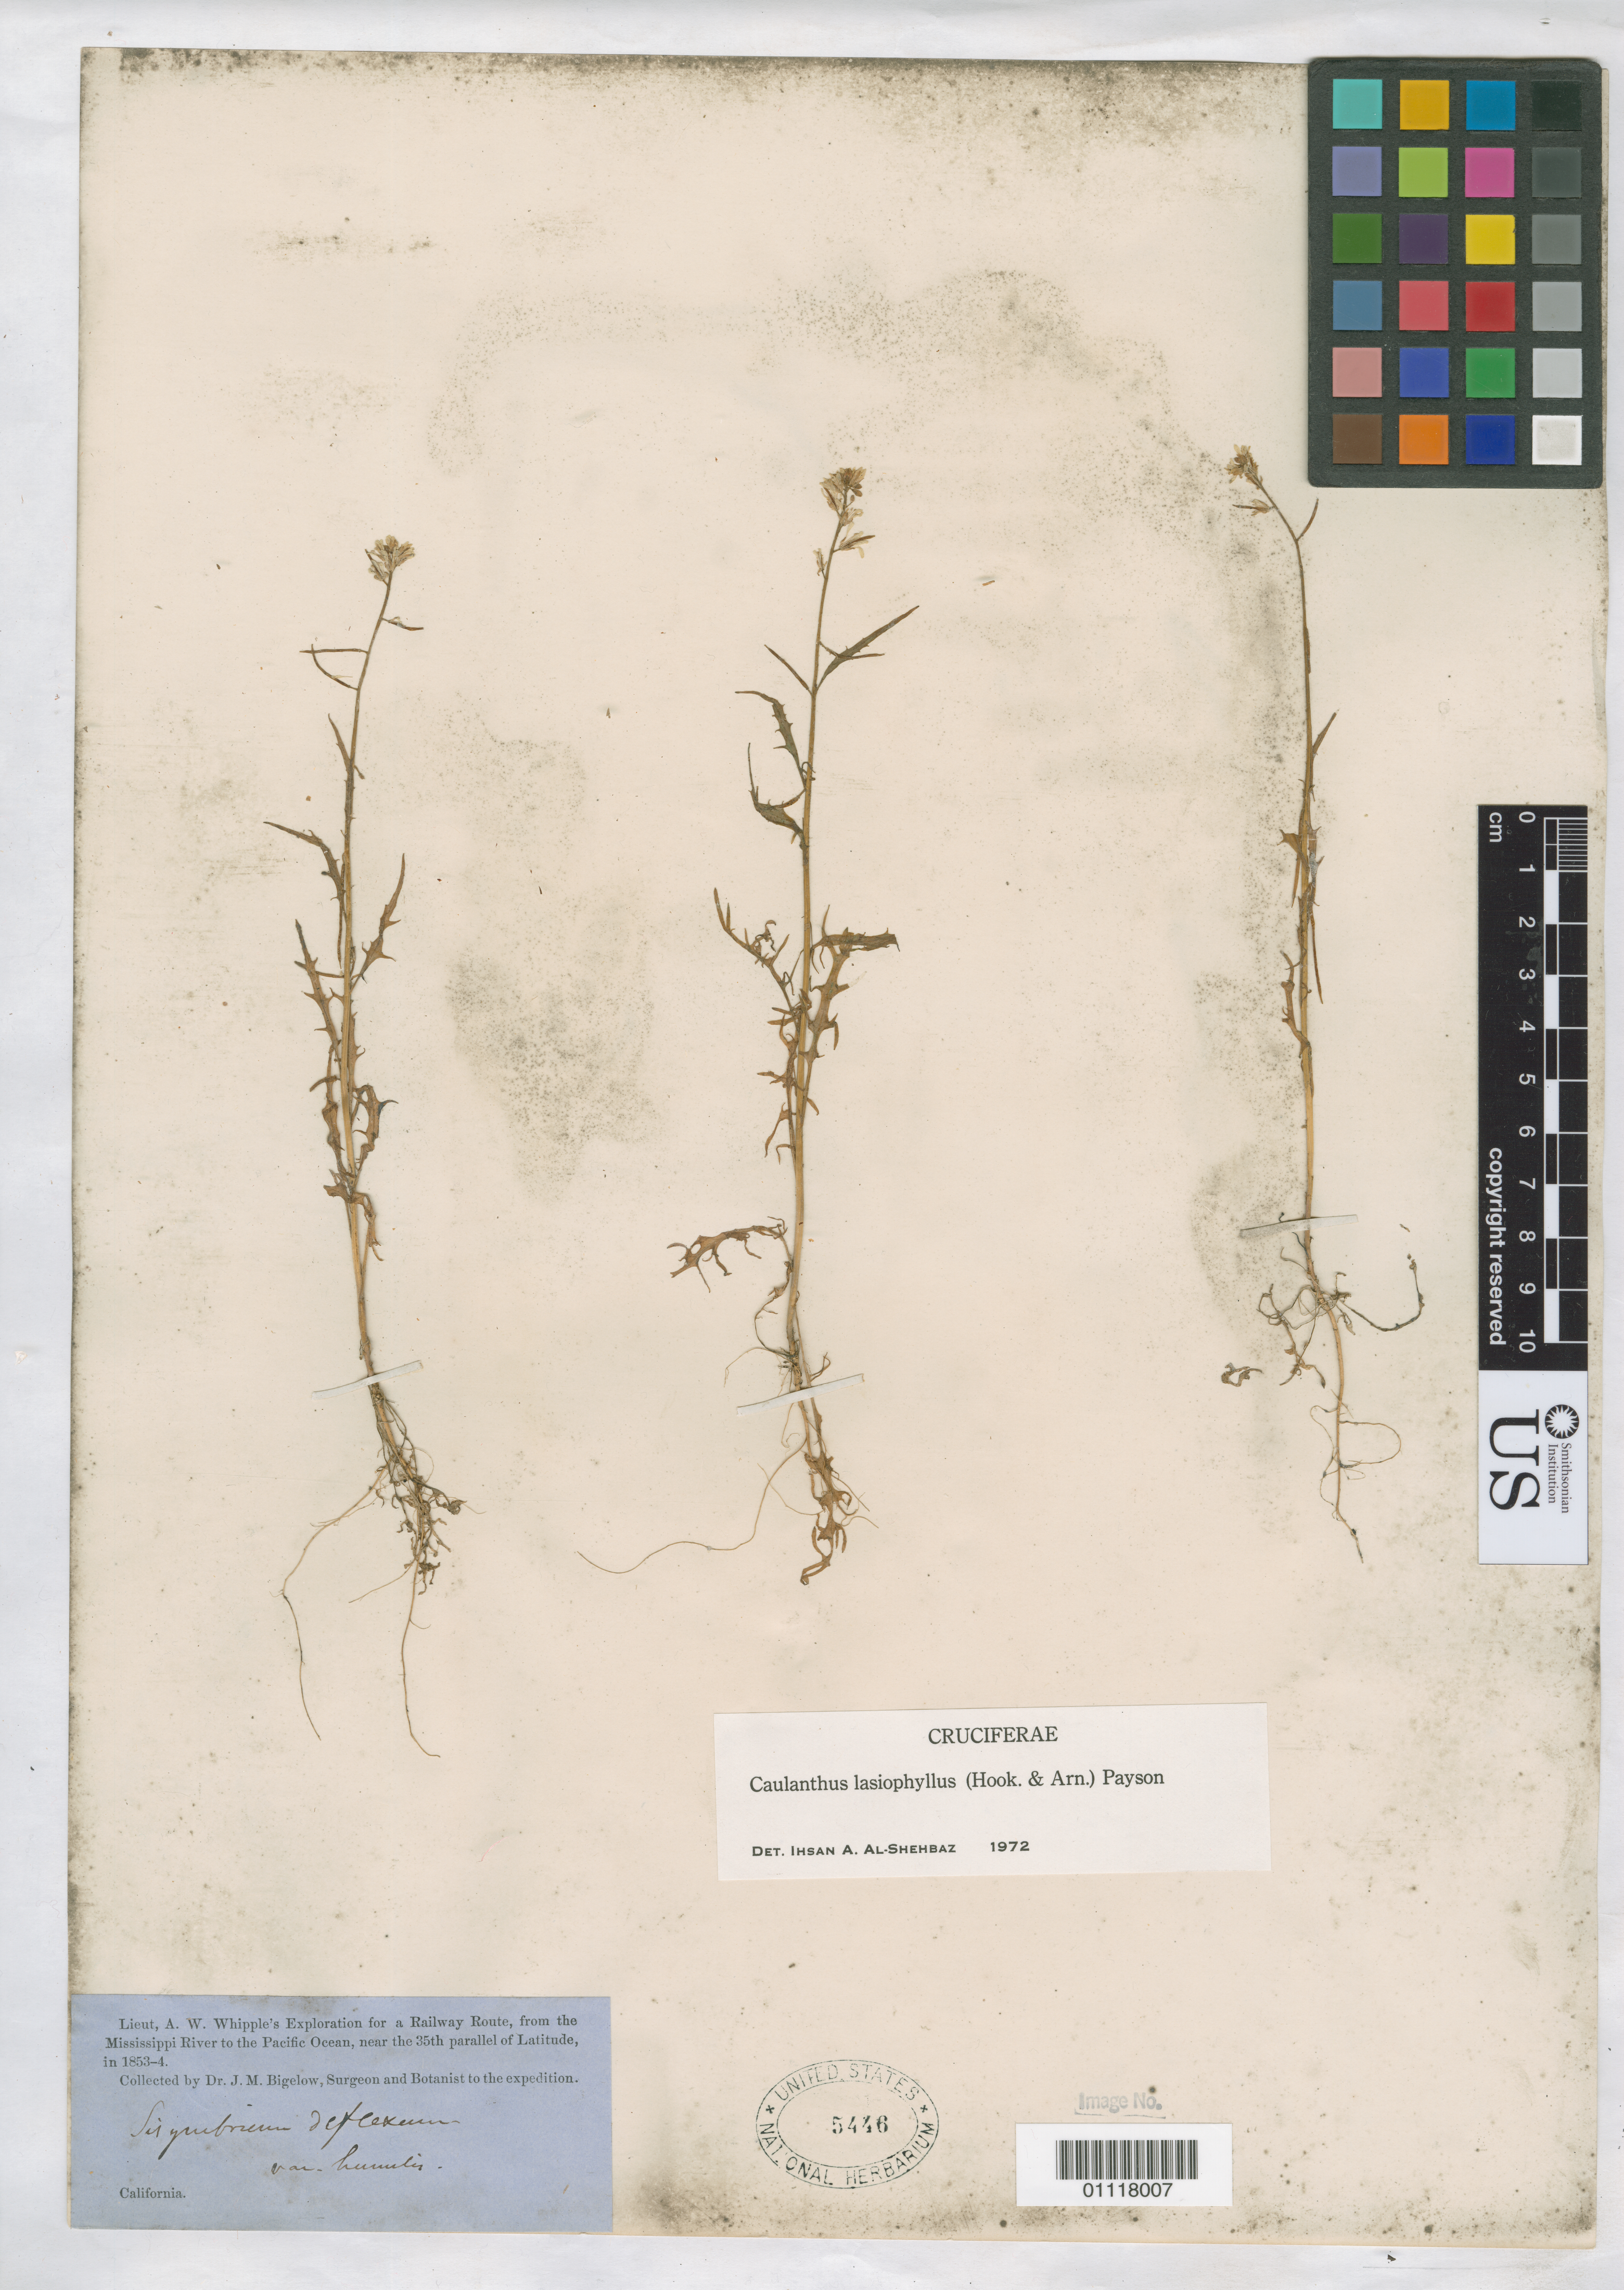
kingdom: Plantae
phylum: Tracheophyta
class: Magnoliopsida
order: Brassicales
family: Brassicaceae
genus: Caulanthus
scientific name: Caulanthus lasiophyllus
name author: (Hook. & Arn.) Payson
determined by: Al-Shehbaz, I. A., (MO), Missouri Botanical Garden (UNITED STATES)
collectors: J. M. Bigelow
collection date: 1853/1854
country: United States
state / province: California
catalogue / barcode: US 5446